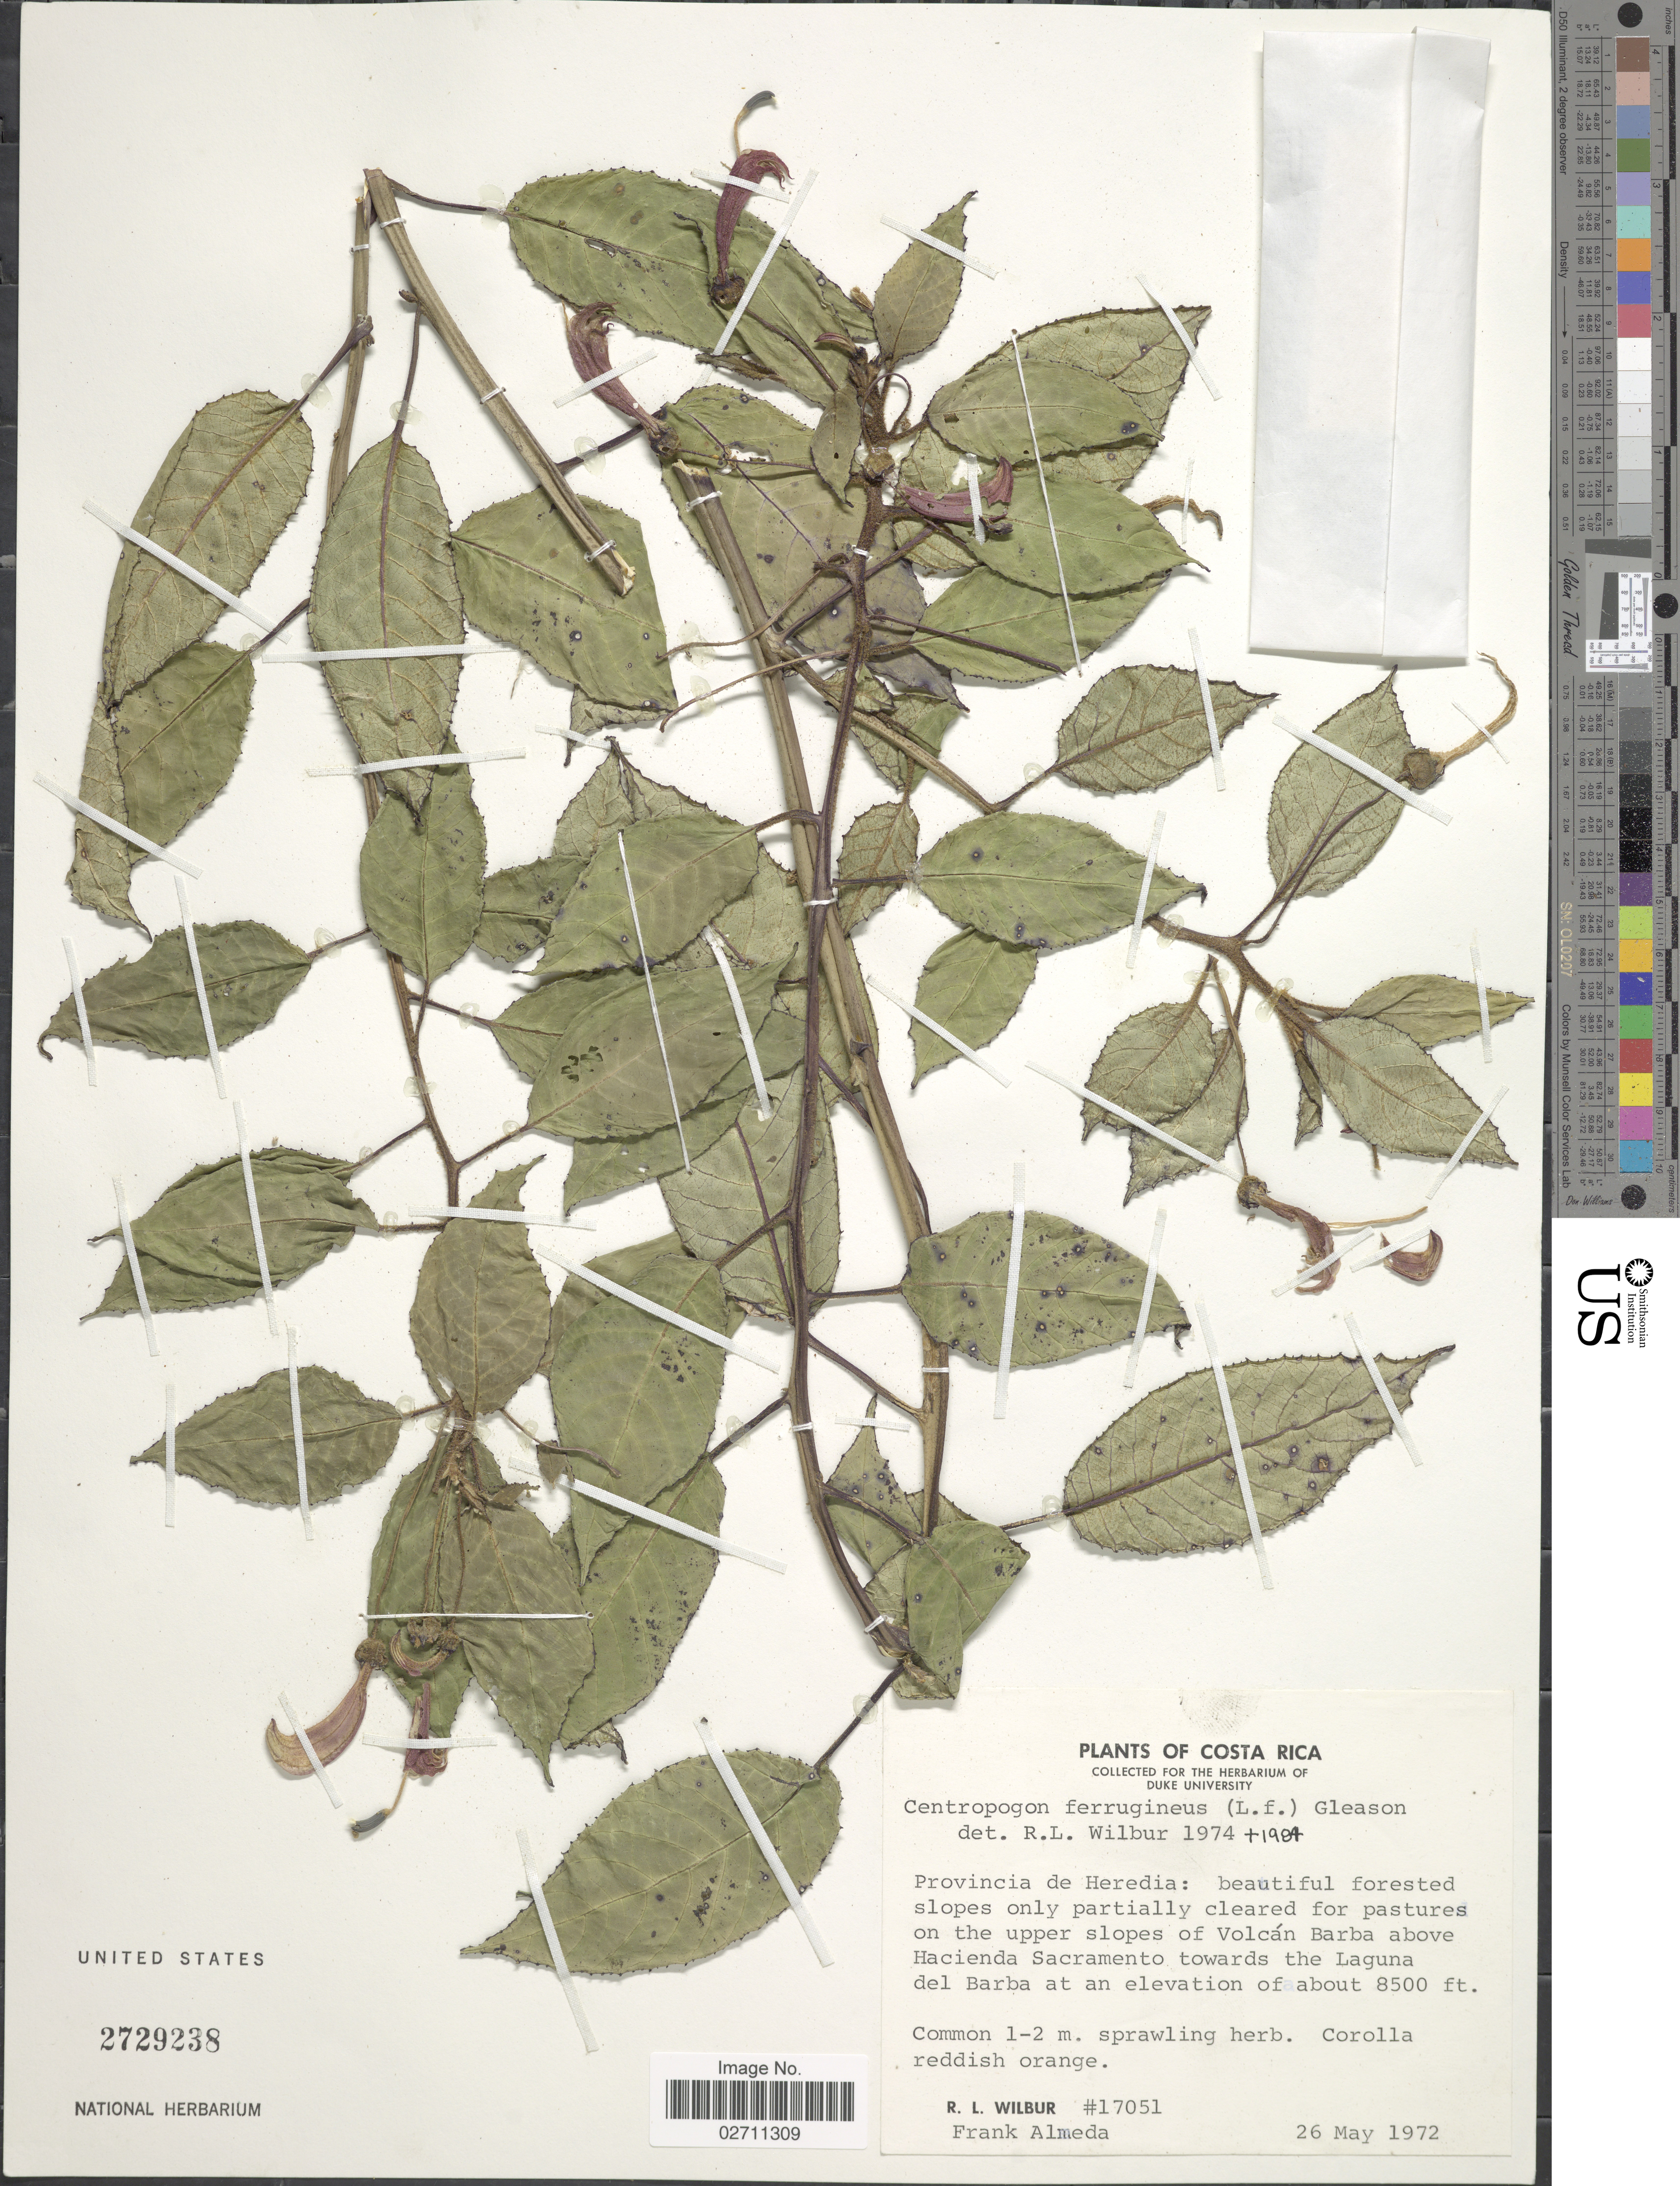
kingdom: Plantae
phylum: Tracheophyta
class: Magnoliopsida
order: Asterales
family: Campanulaceae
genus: Centropogon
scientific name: Centropogon ferrugineus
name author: (L. f.) Gleason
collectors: R. L. Wilbur & F. Almeda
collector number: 17051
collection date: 1972-05-26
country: Costa Rica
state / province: Heredia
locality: Beautiful forested slopes only partially cleared for pastures on the upper slopes of Volcan Barba above Hacienda Sacramento towards the Laguna del Barba.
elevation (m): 2591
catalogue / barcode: US 2729238